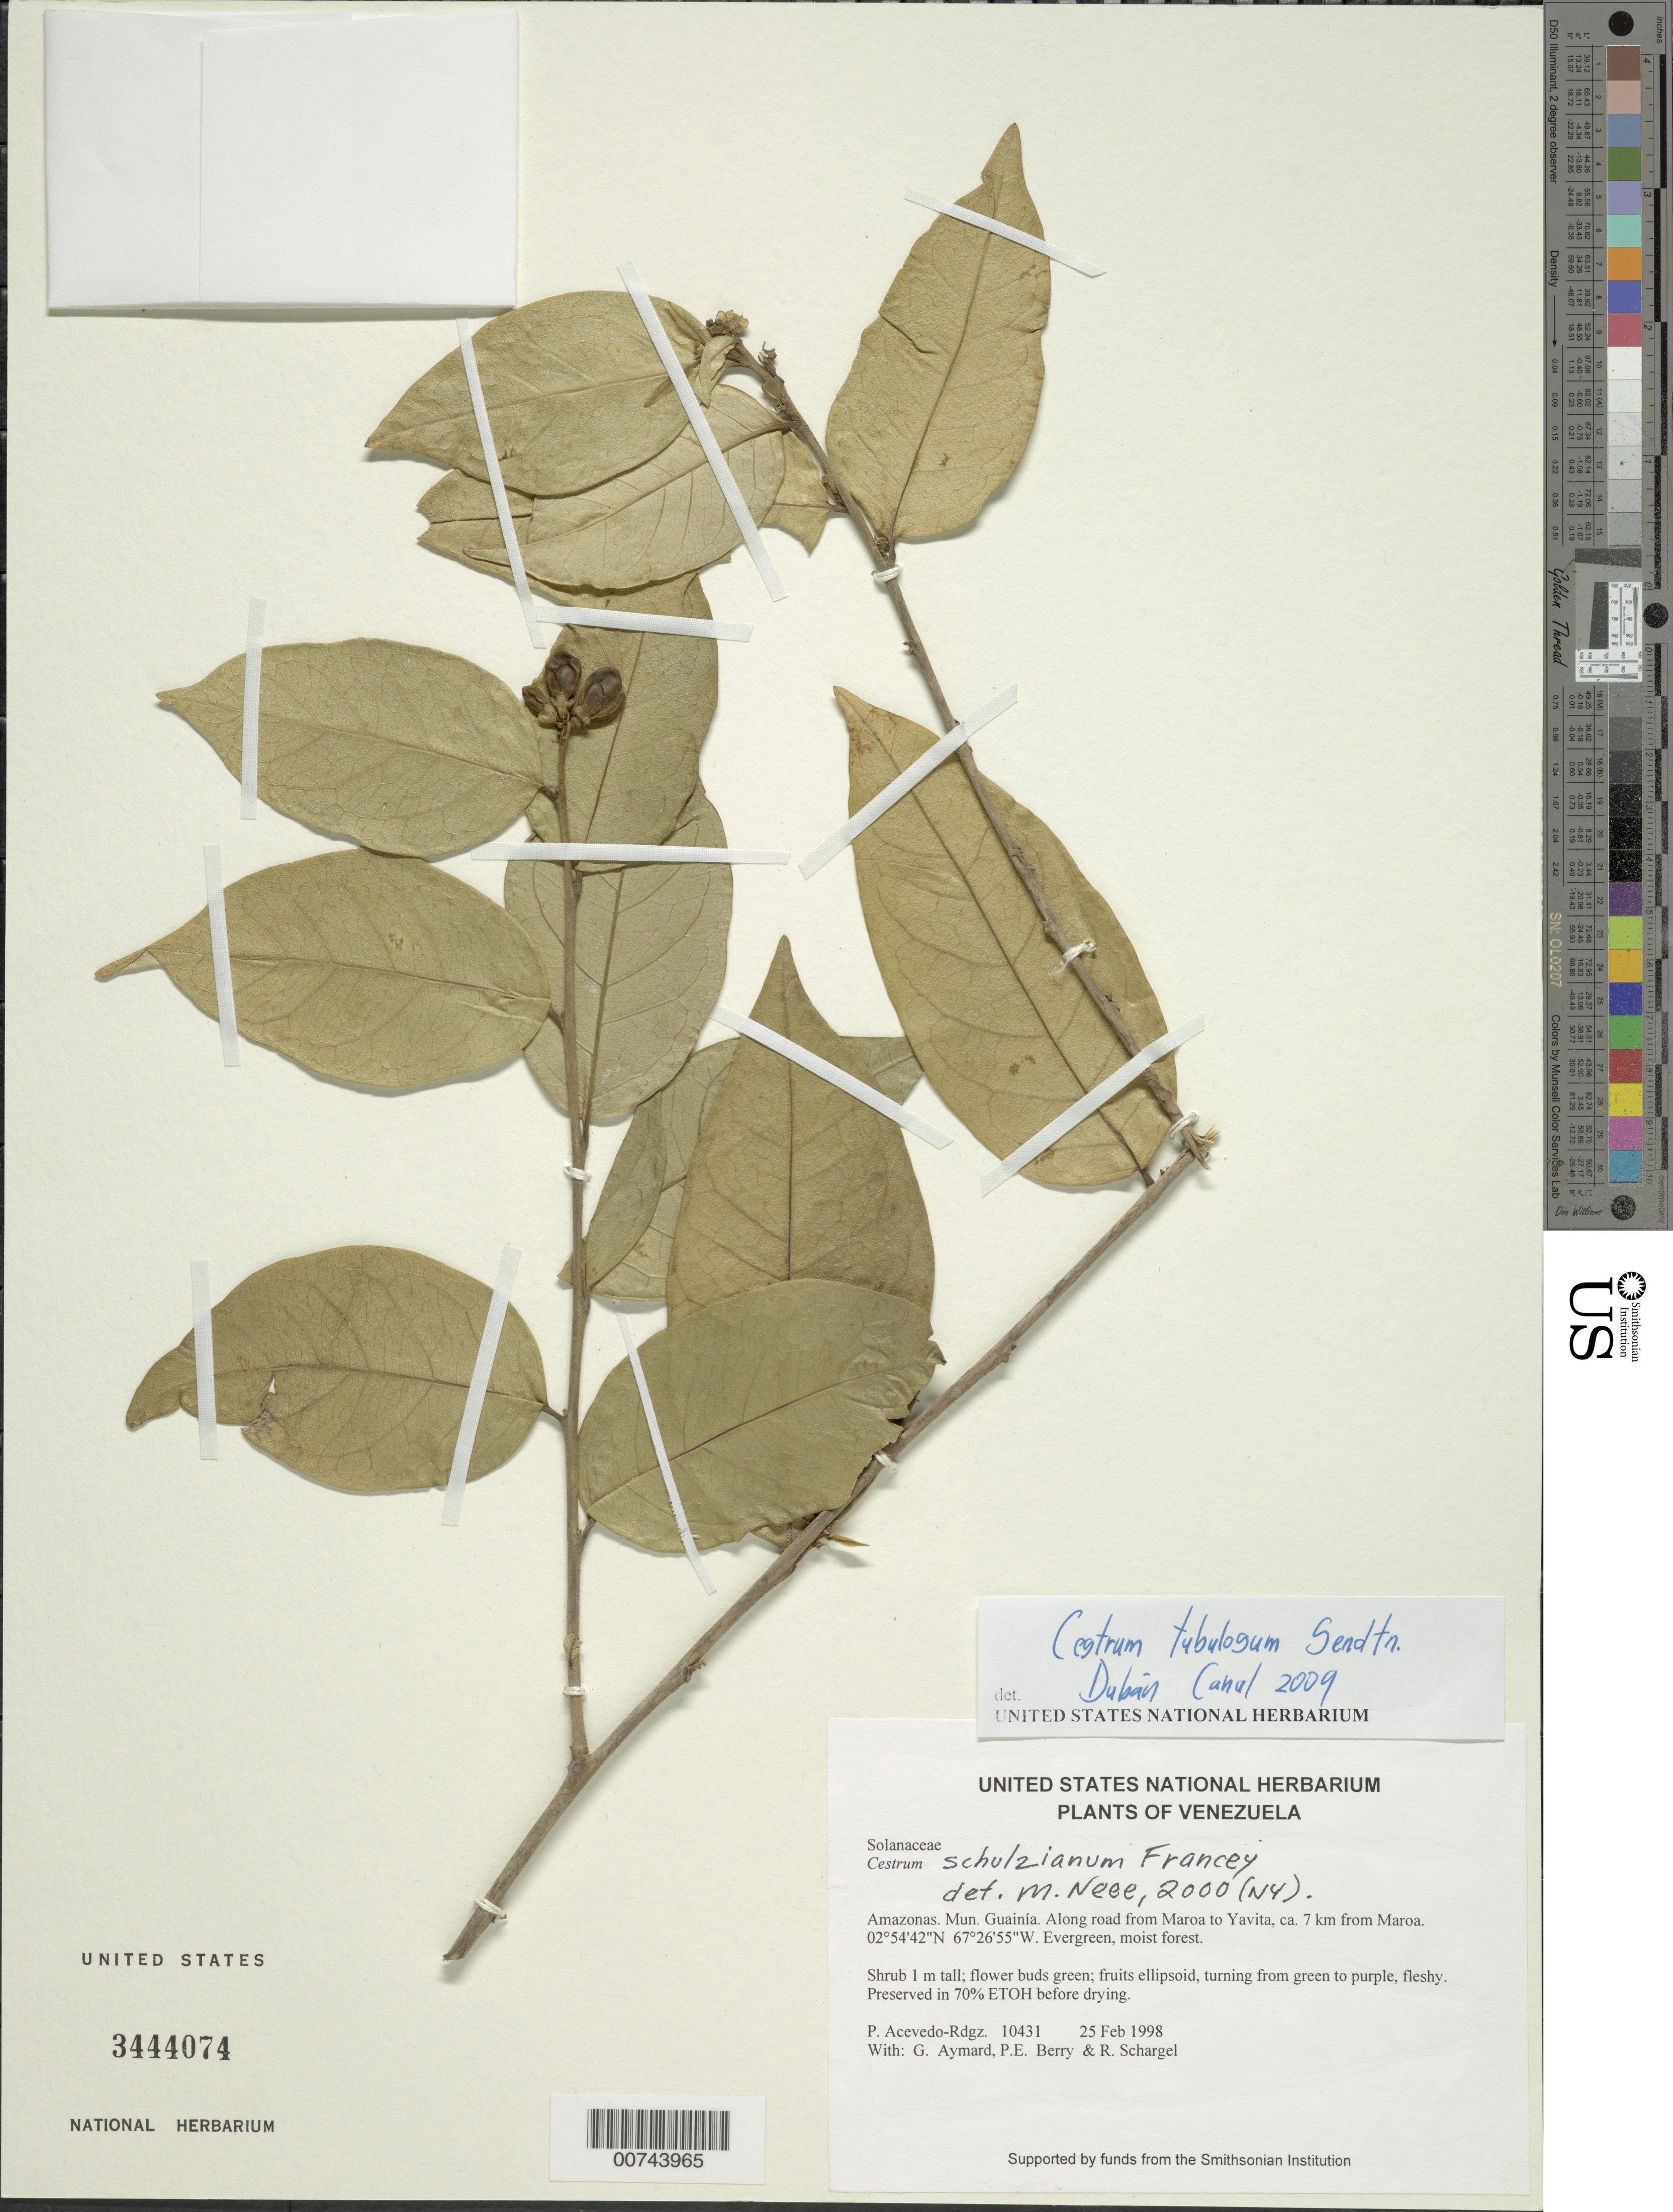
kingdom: Plantae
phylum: Tracheophyta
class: Magnoliopsida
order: Solanales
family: Solanaceae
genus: Cestrum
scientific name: Cestrum tubulosum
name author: Sendtn.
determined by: Canal, Duban, (COL)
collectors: P. Acevedo-Rodr., G. A. Aymard, P. E. Berry & R. Schargel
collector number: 10431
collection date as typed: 25 Feb 1998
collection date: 1998-02-25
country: Venezuela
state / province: Amazonas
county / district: Maroa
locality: Along road from Maroa to Yavita, ca. 7 km from Maroa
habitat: Evergreen, moist forest.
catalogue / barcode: US 3444074